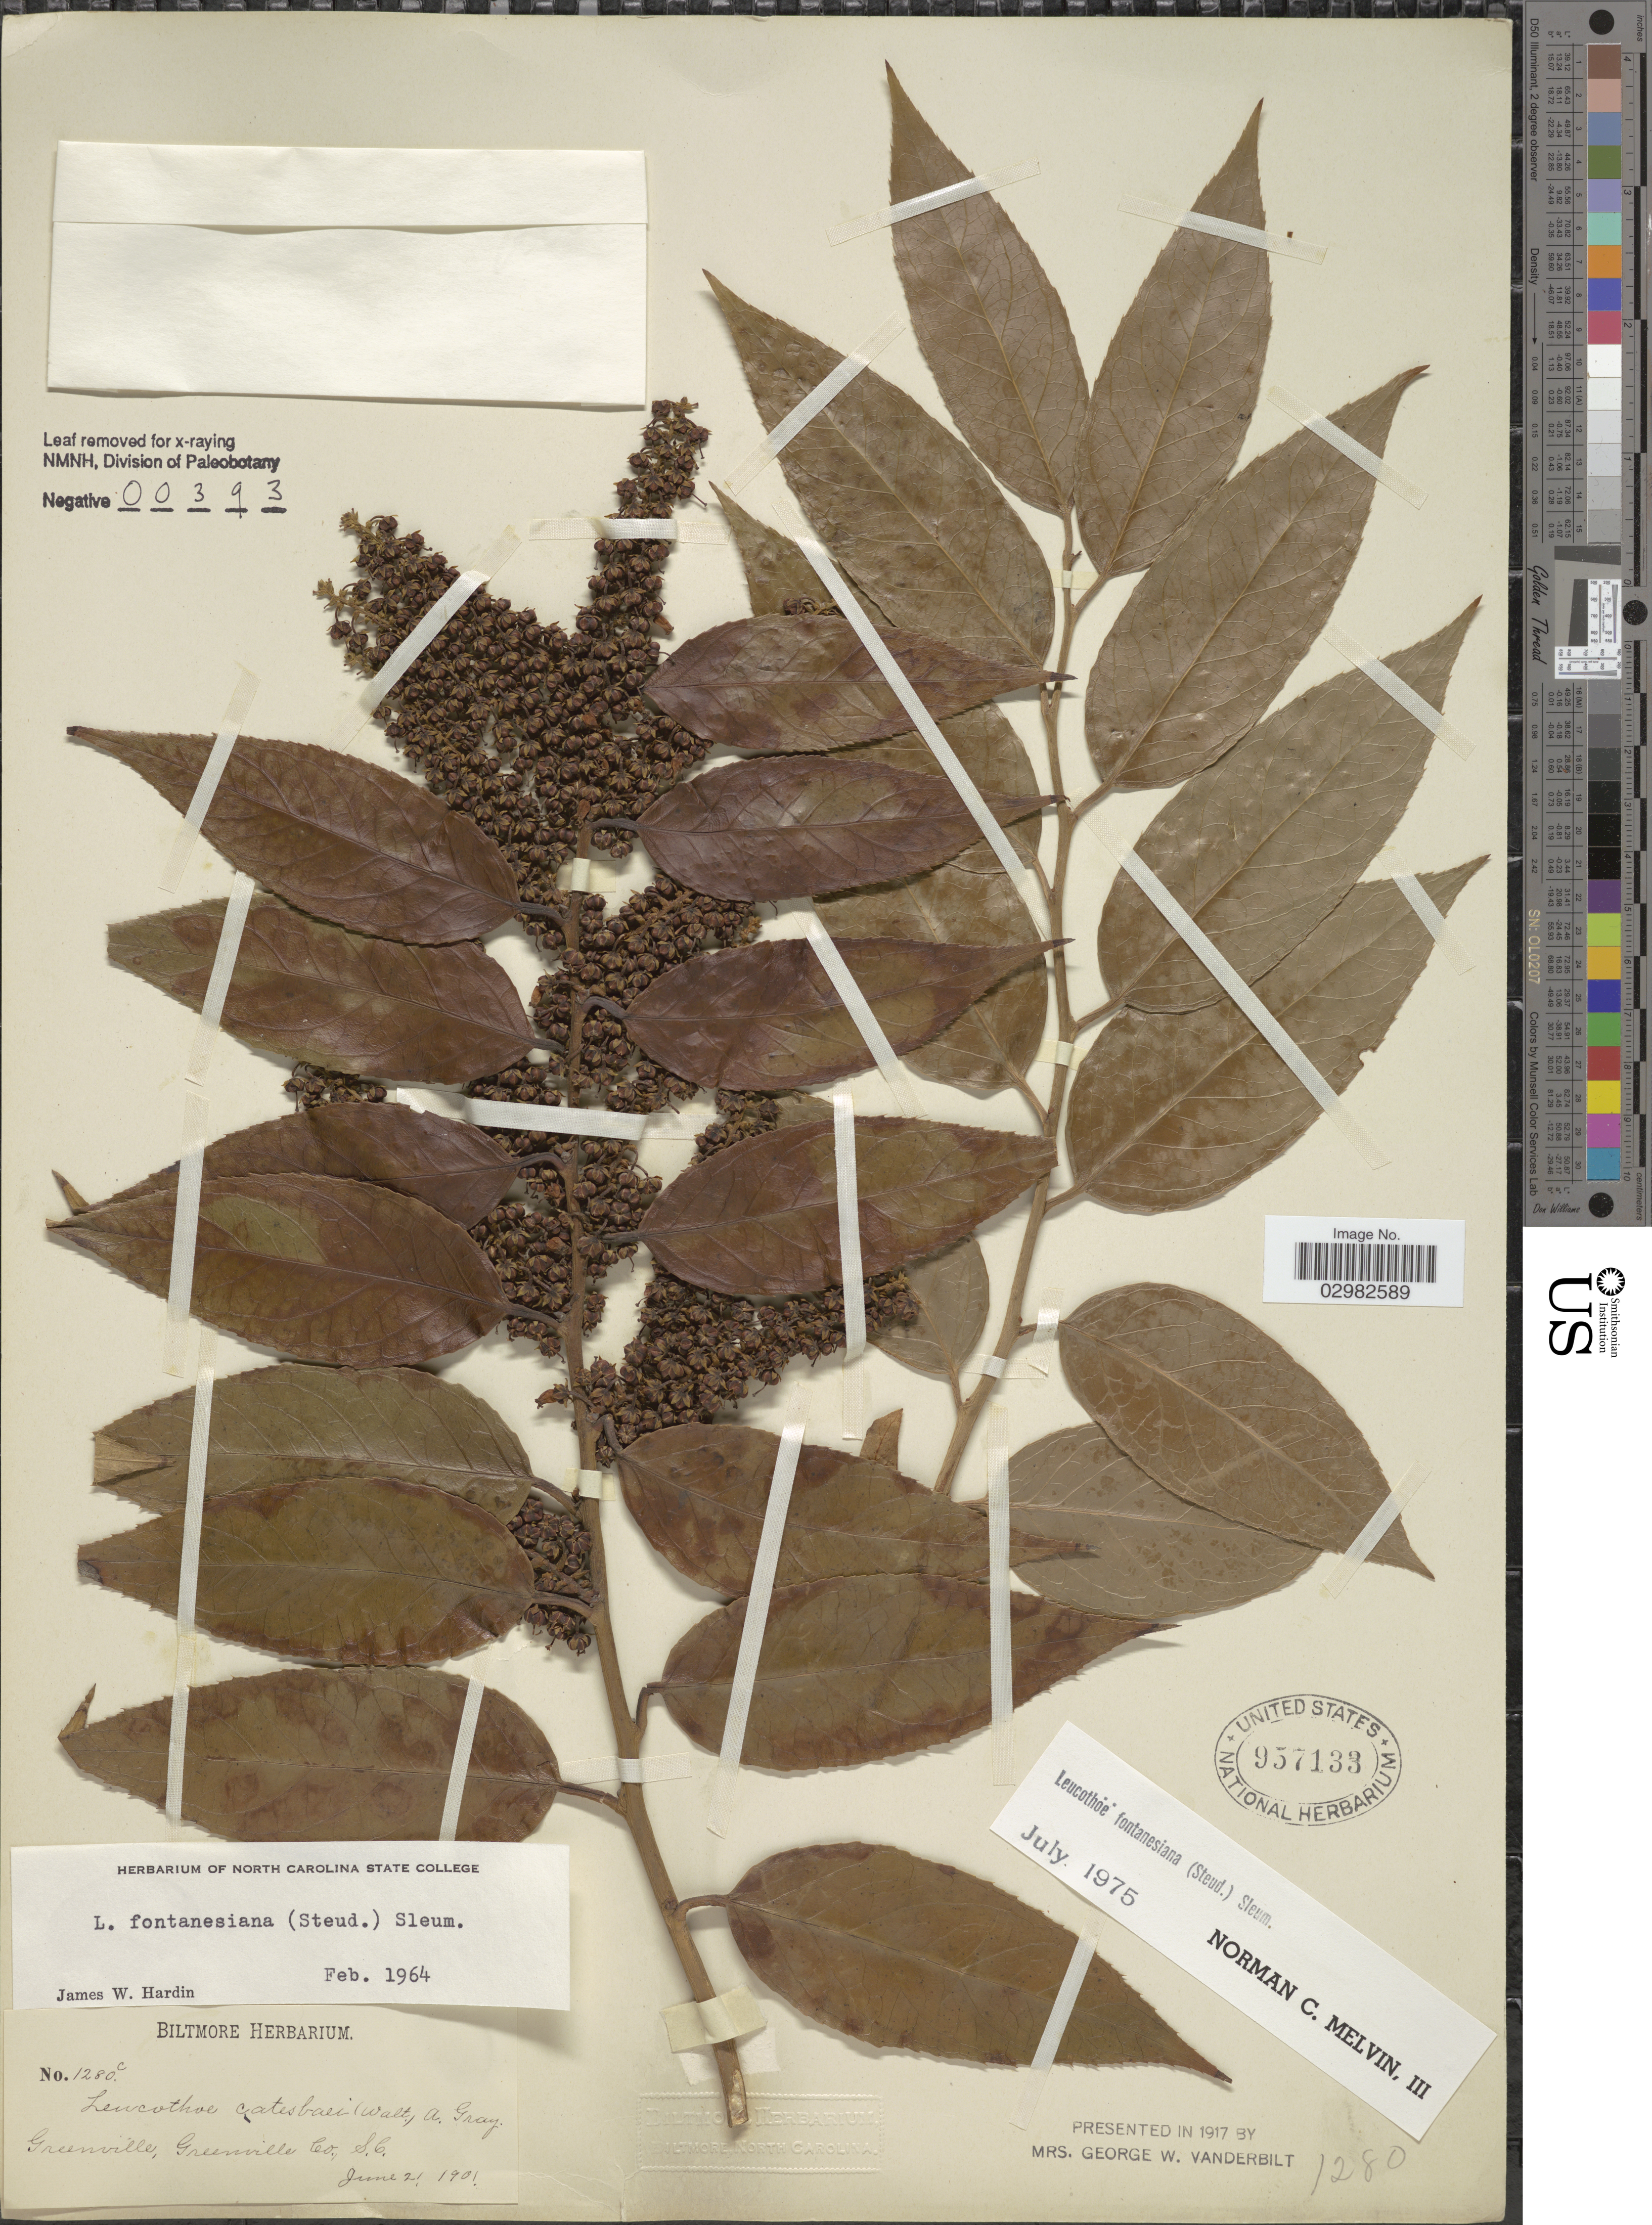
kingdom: Plantae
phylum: Tracheophyta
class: Magnoliopsida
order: Ericales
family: Ericaceae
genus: Leucothoe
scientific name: Leucothoë fontanesiana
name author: (Steud.) Sleumer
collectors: ex herb. Biltmore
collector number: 1280c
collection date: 1901-06-21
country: United States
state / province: South Carolina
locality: Greenville, Greenville Co.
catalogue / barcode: US 957133